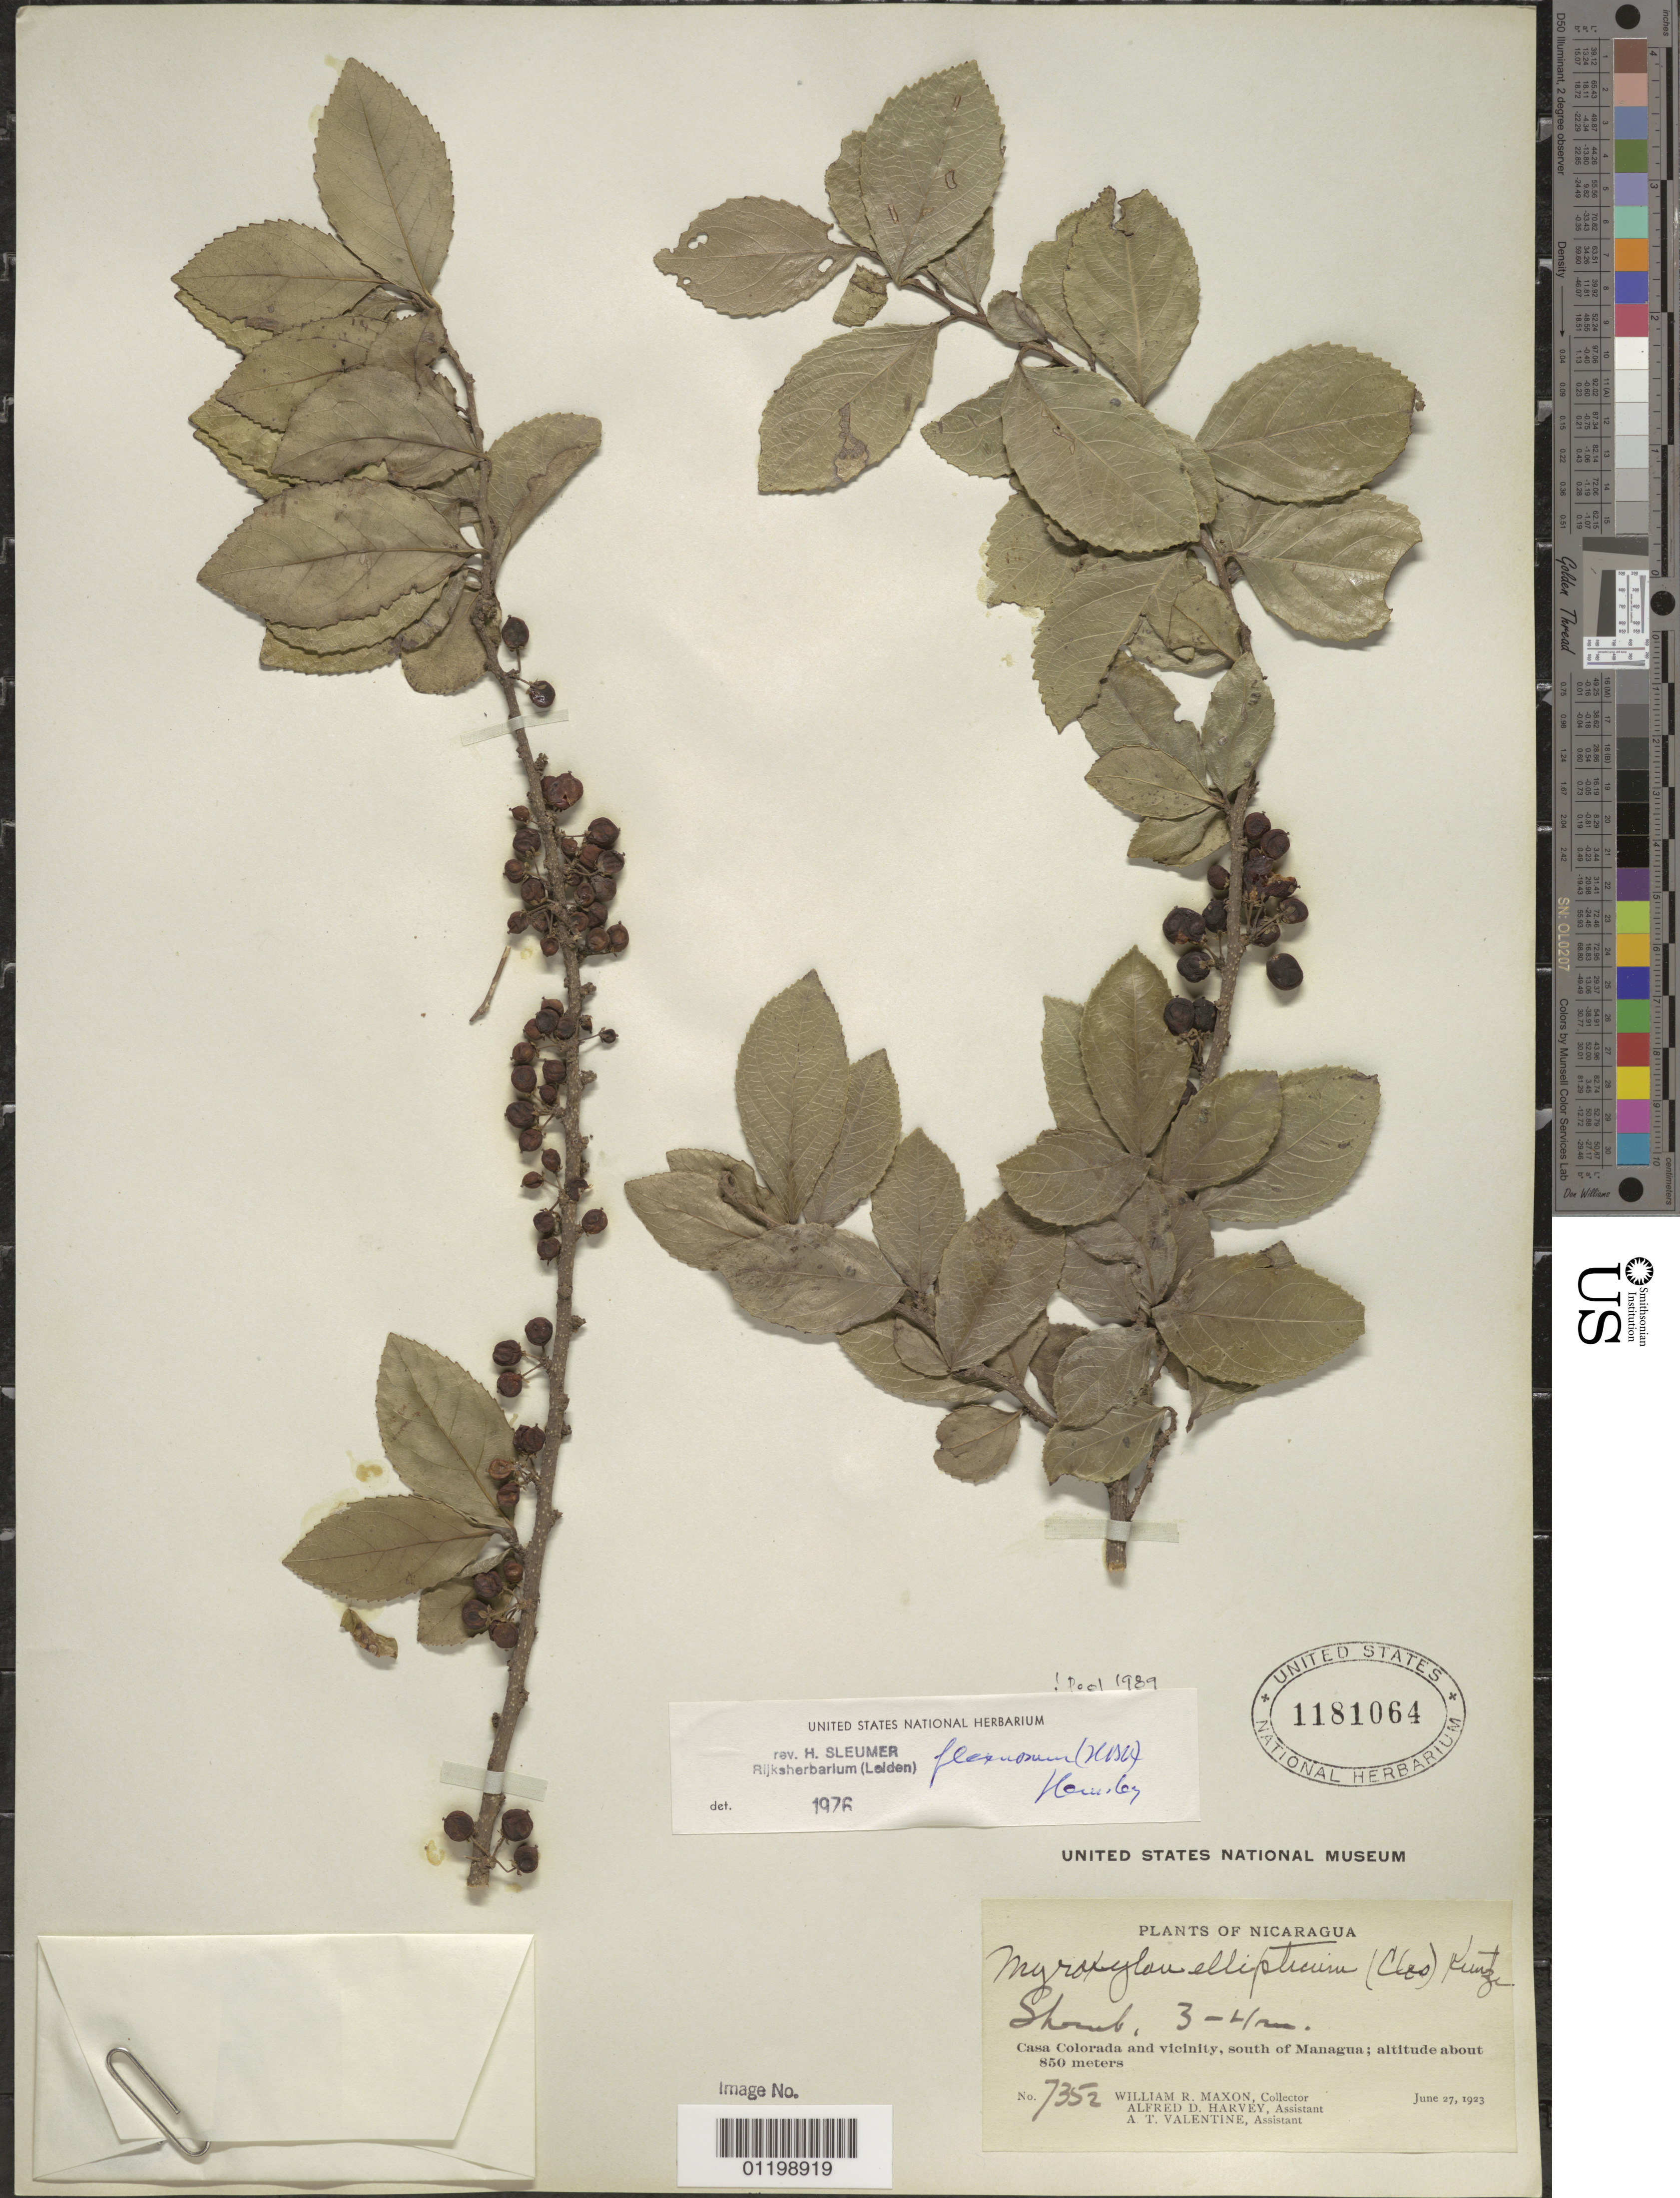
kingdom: Plantae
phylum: Tracheophyta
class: Magnoliopsida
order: Malpighiales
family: Salicaceae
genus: Xylosma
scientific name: Xylosma flexuosa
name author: (Kunth) Hemsl.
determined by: Sleumer, H. O.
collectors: W. R. Maxon, A. D. Harvey & A. Valentine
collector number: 7352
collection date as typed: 27 June 1923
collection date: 1923-06-27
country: Nicaragua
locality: Casa Colorada and vic, south of Managua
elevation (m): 850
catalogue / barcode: US 1181064